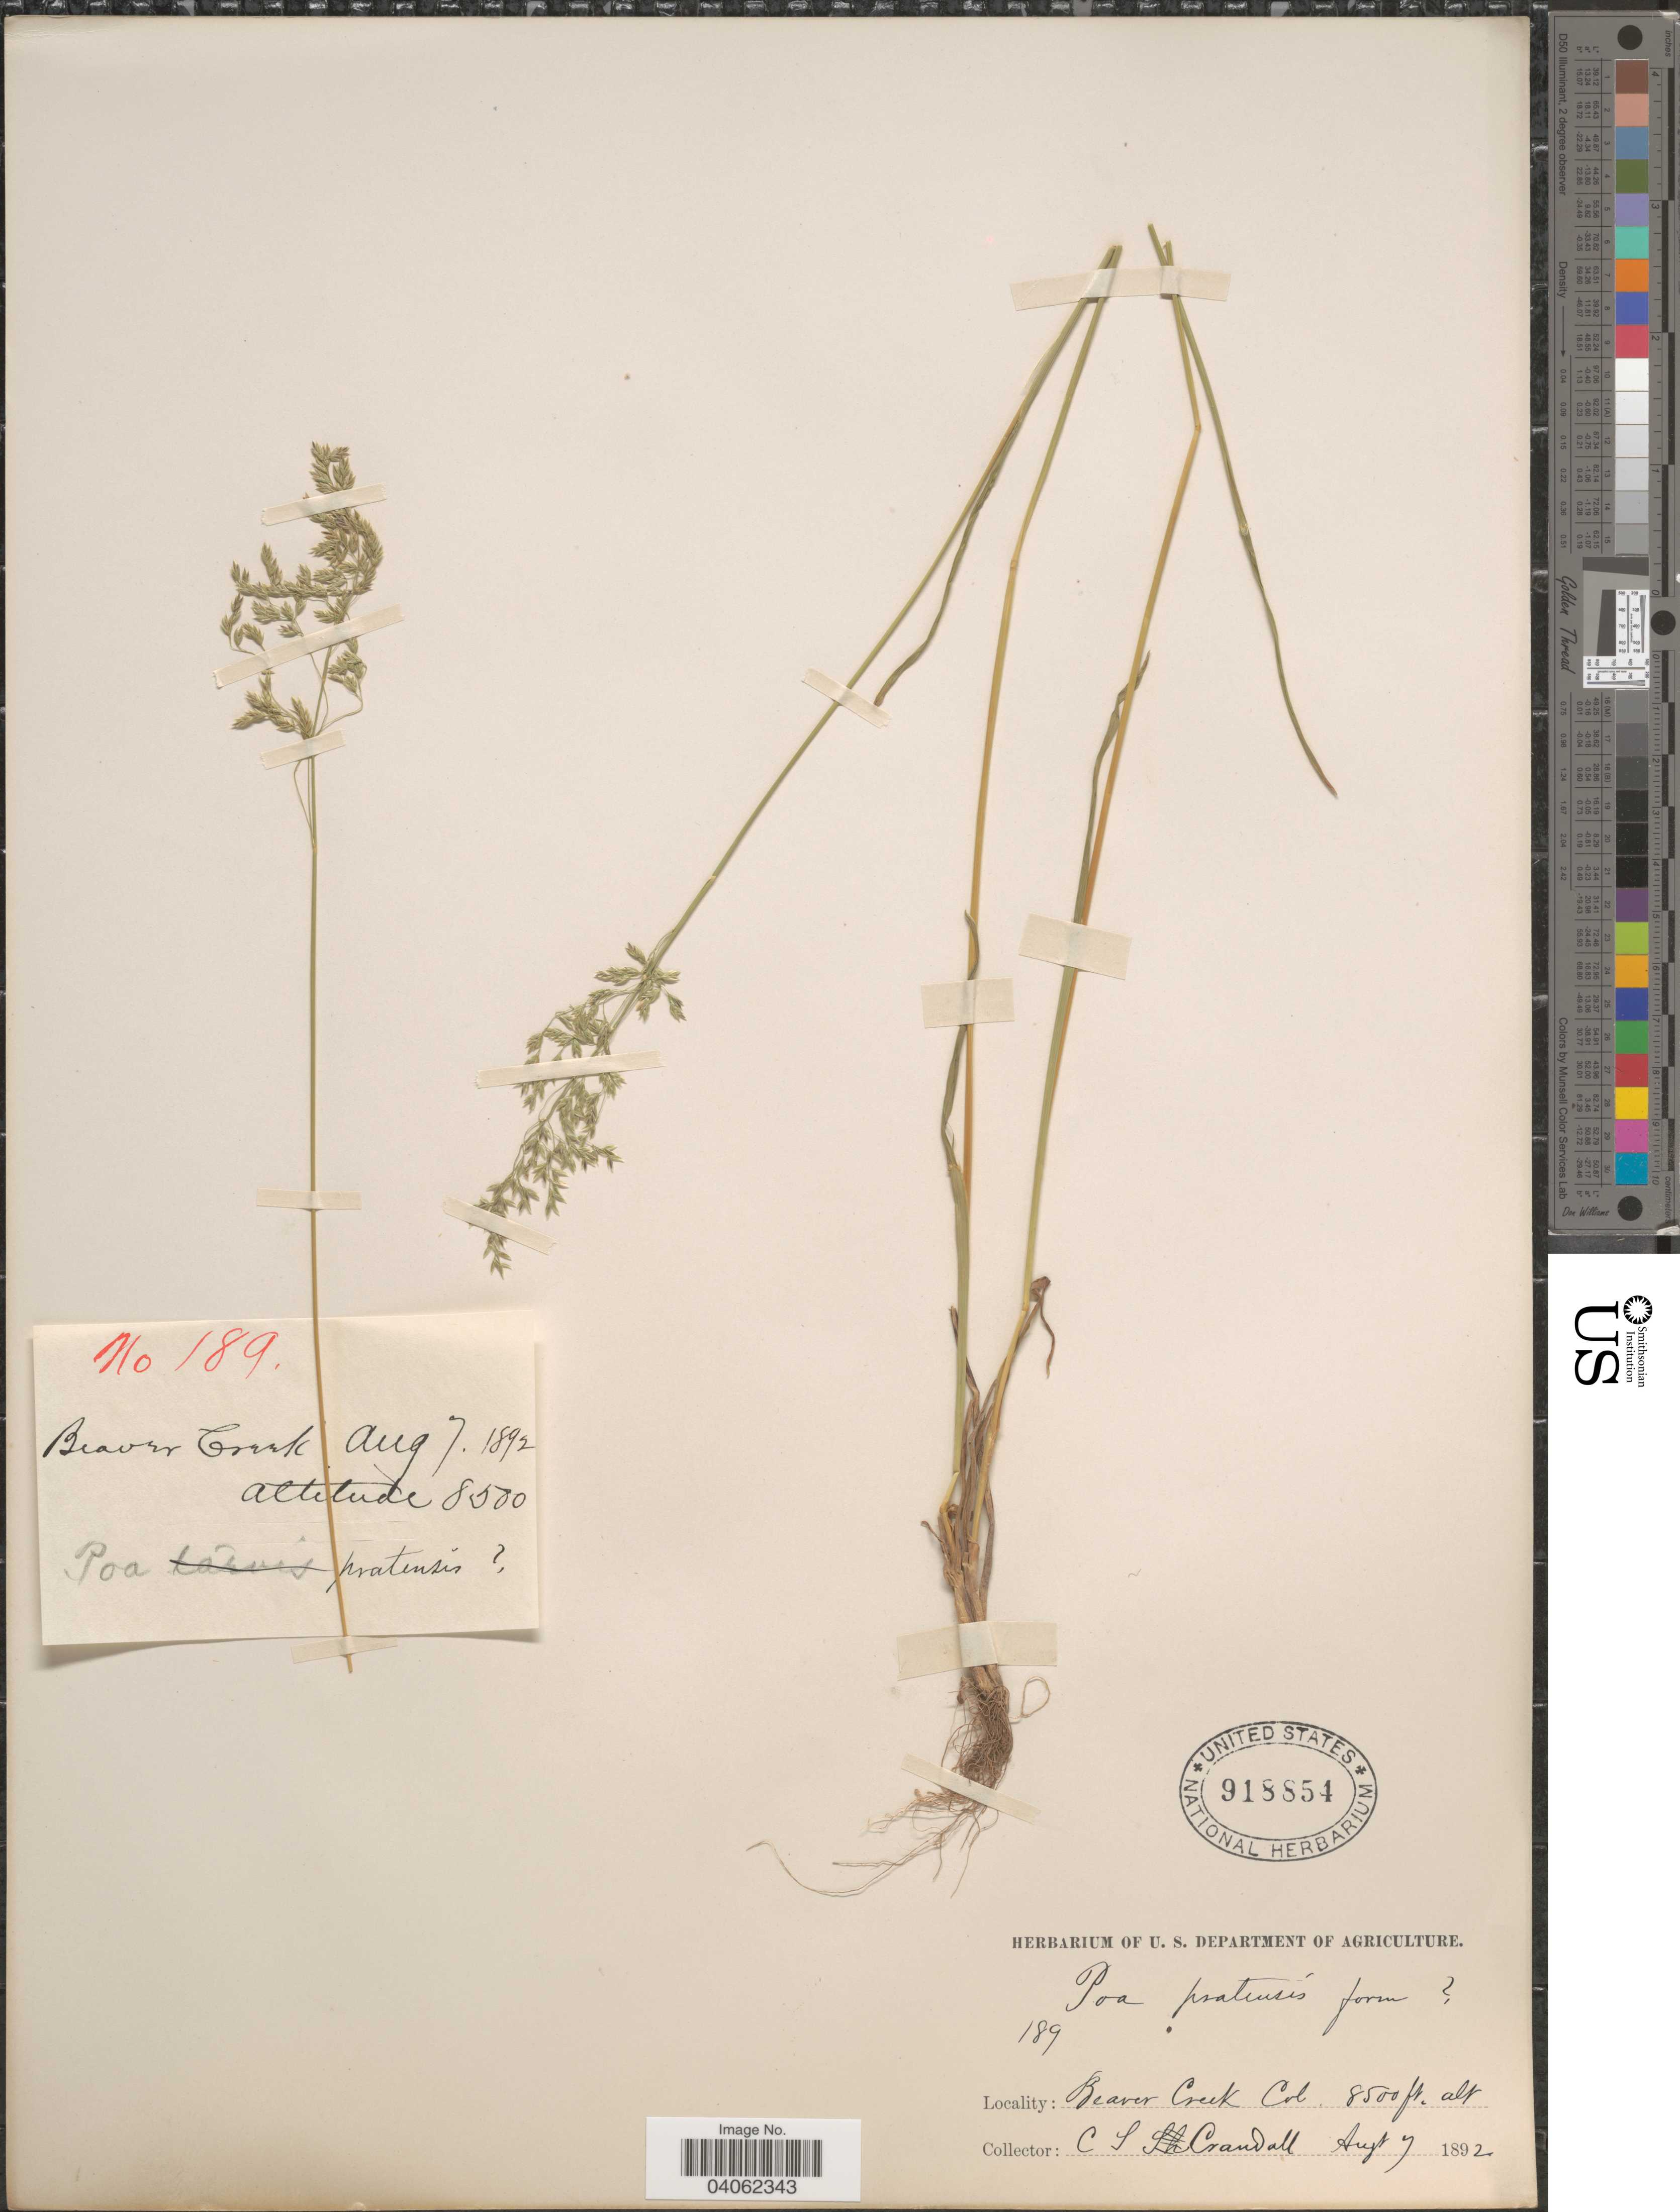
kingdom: Plantae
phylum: Tracheophyta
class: Liliopsida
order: Poales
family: Poaceae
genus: Poa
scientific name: Poa pratensis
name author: L.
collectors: C. Crandall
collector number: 189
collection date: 1892-08-07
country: United States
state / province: Colorado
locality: Beaver Creek.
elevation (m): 2591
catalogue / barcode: US 918854